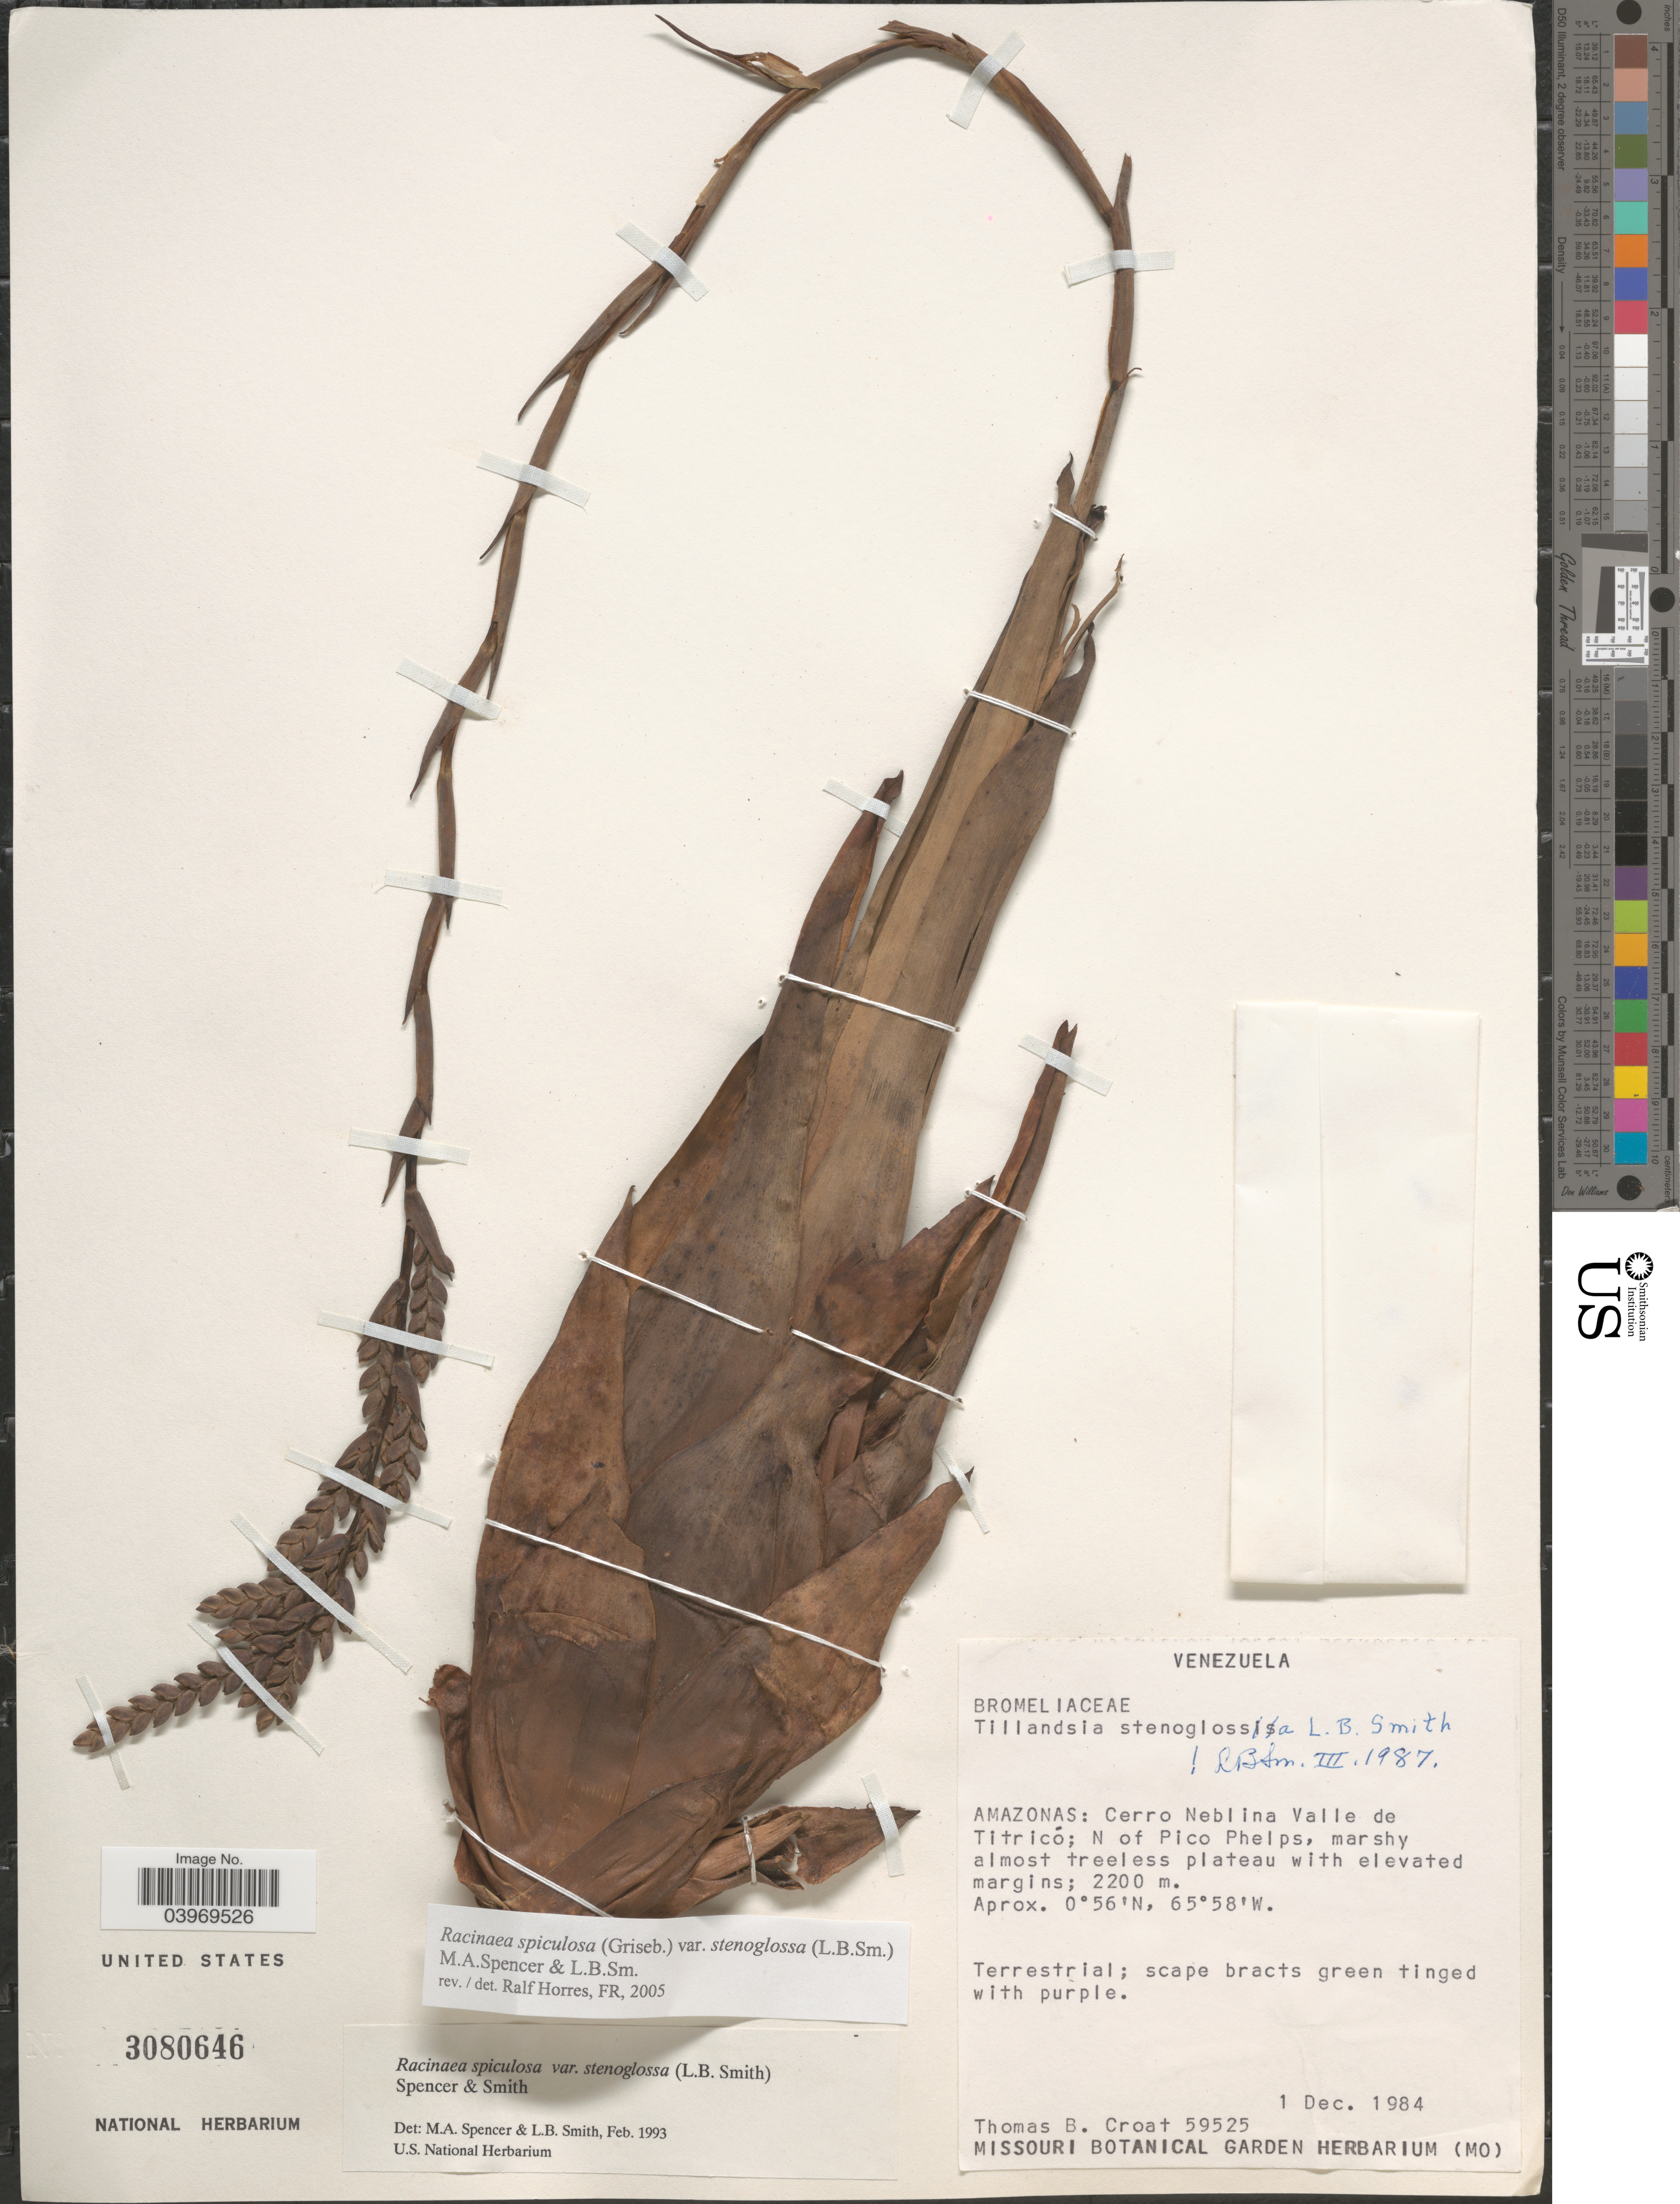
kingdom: Plantae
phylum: Tracheophyta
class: Liliopsida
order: Poales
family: Bromeliaceae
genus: Racinaea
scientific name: Racinaea spiculosa var. stenoglossa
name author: (L.B. Sm.) M.A. Spencer & L.B. Sm.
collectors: T. B. Croat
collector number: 59525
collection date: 1984-12-01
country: Venezuela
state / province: Amazonas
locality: Cerro Neblina Valle de Titricó; N of Pico Phelps.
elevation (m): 2200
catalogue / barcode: US 3080646